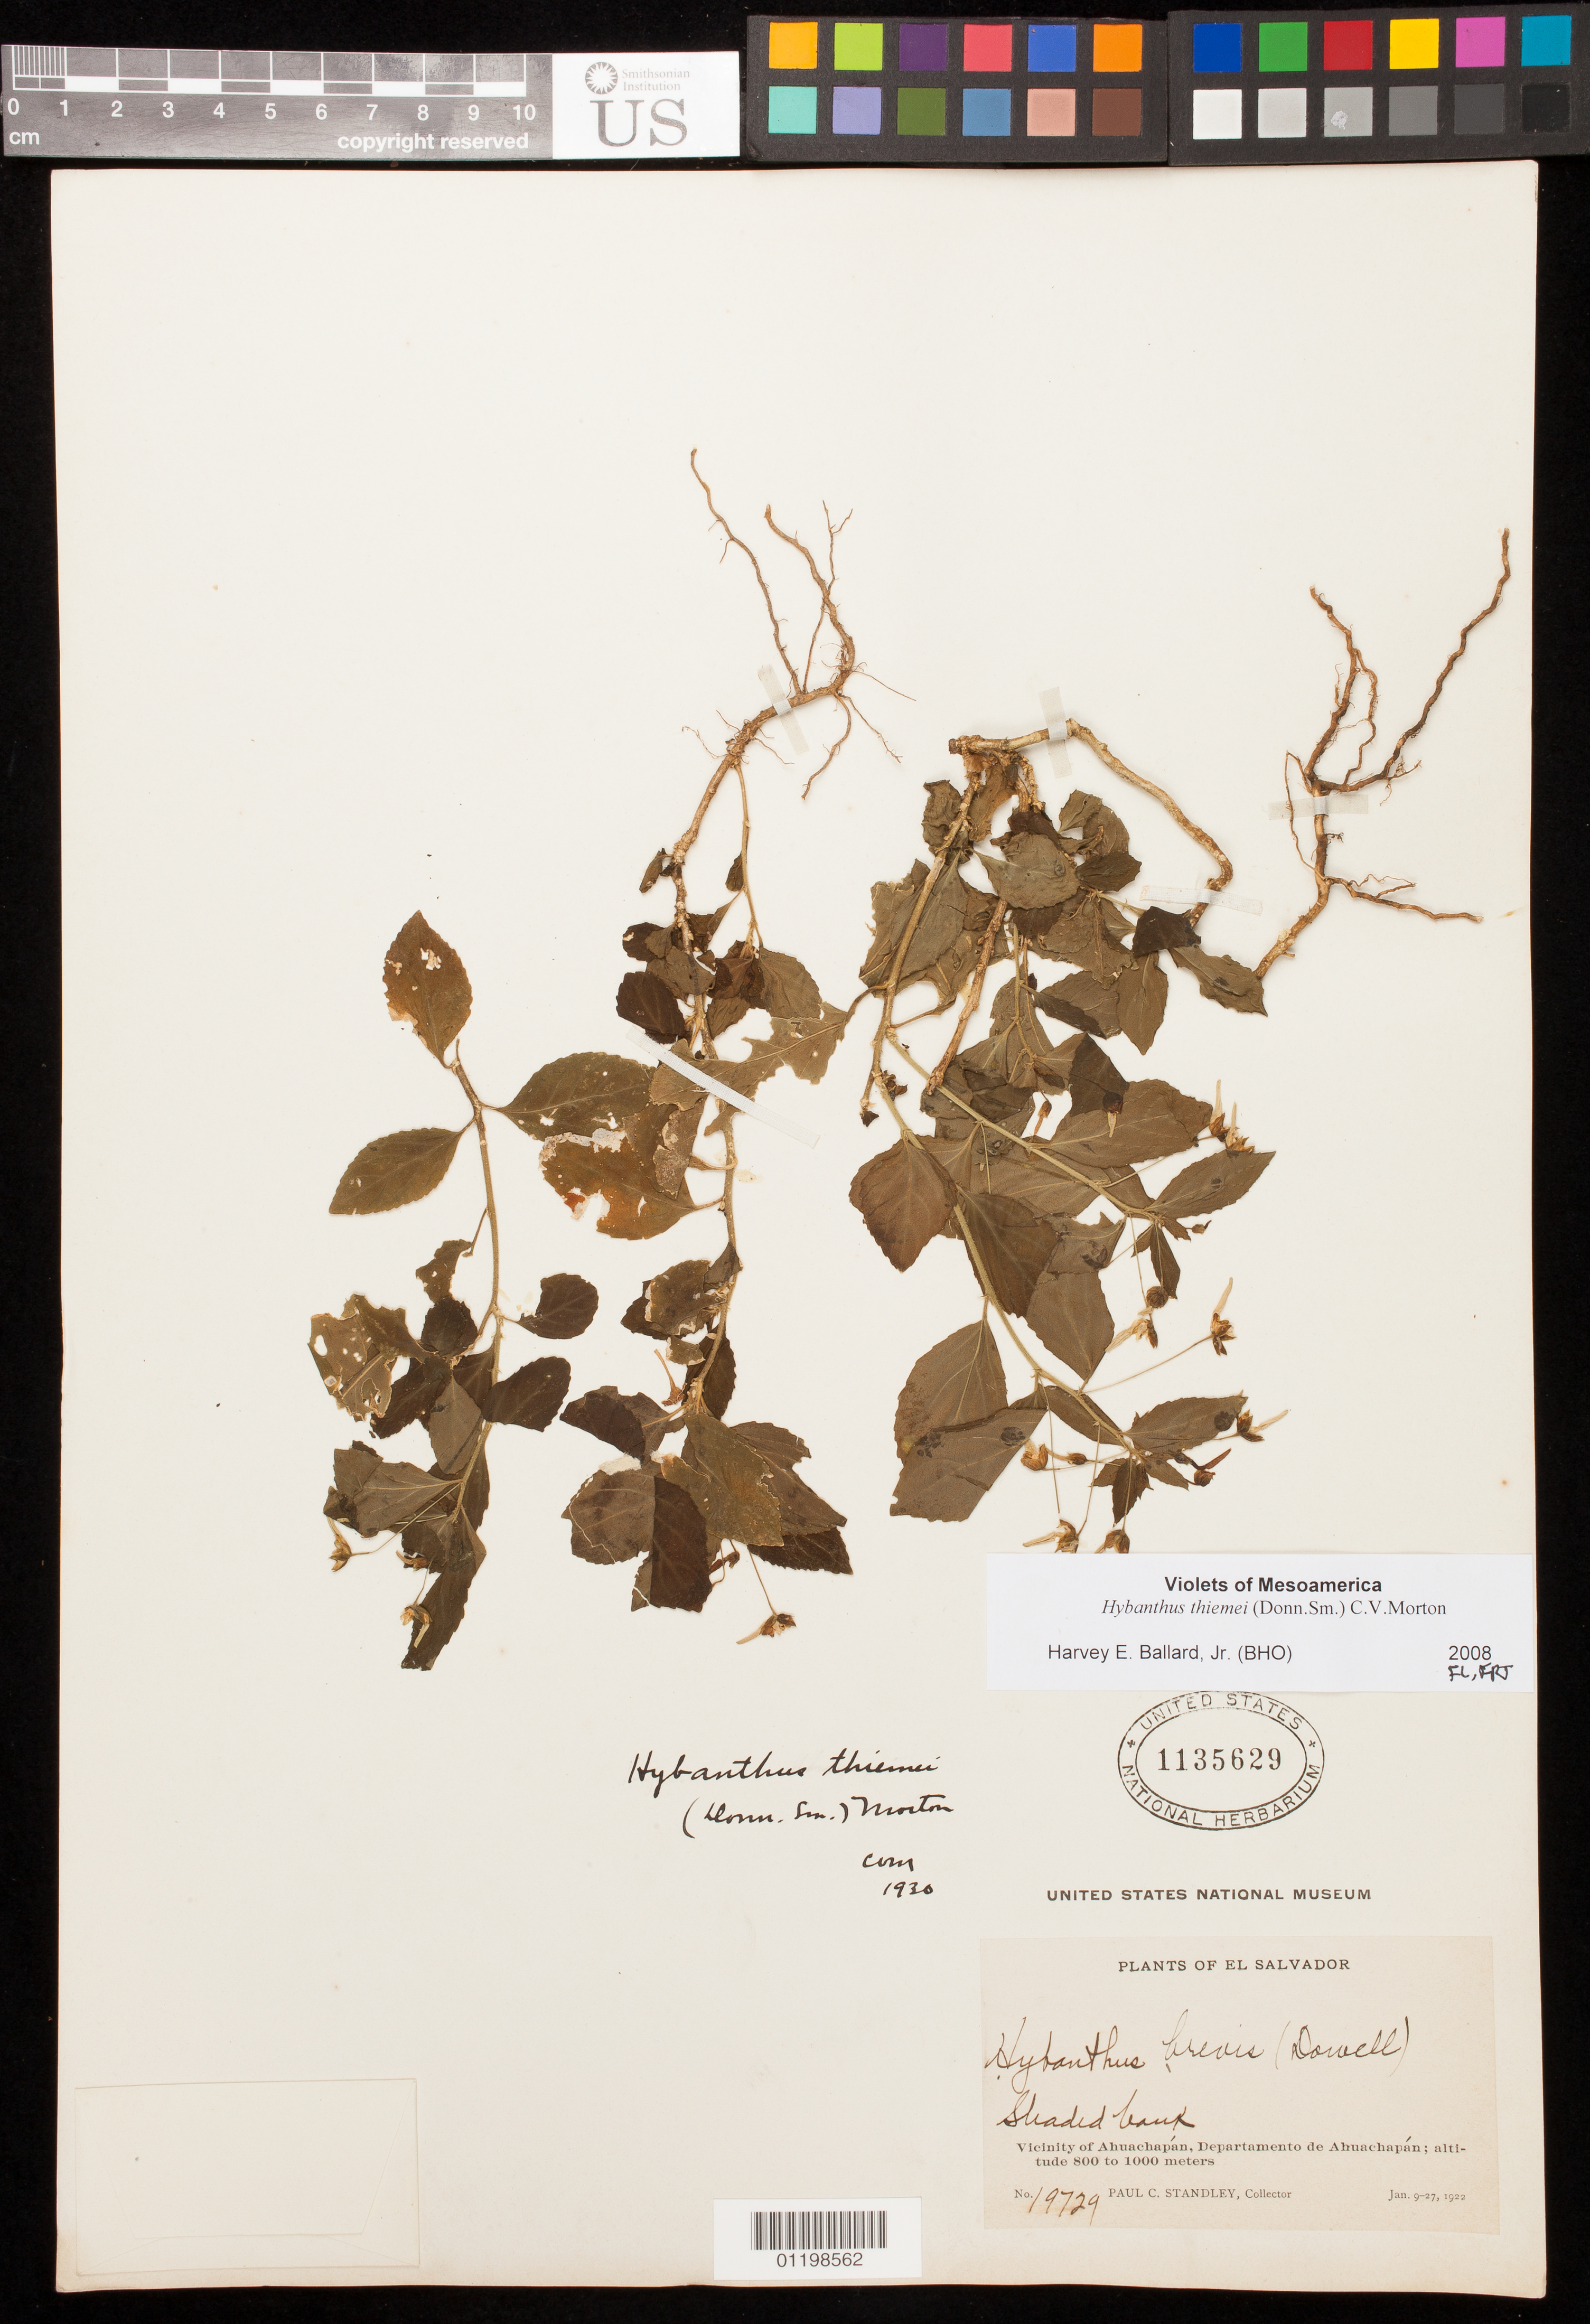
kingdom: Plantae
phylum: Tracheophyta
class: Magnoliopsida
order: Malpighiales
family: Violaceae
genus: Hybanthus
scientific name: Hybanthus thiemei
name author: (Donn. Sm.) C.V. Morton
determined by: Ballard, Harvey E.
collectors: P. C. Standley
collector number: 19729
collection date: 1922-01-09/1922-01-27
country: El Salvador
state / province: Ahuachapán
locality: Vicinity of Ahuachapan.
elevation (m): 800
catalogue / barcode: US 1135629